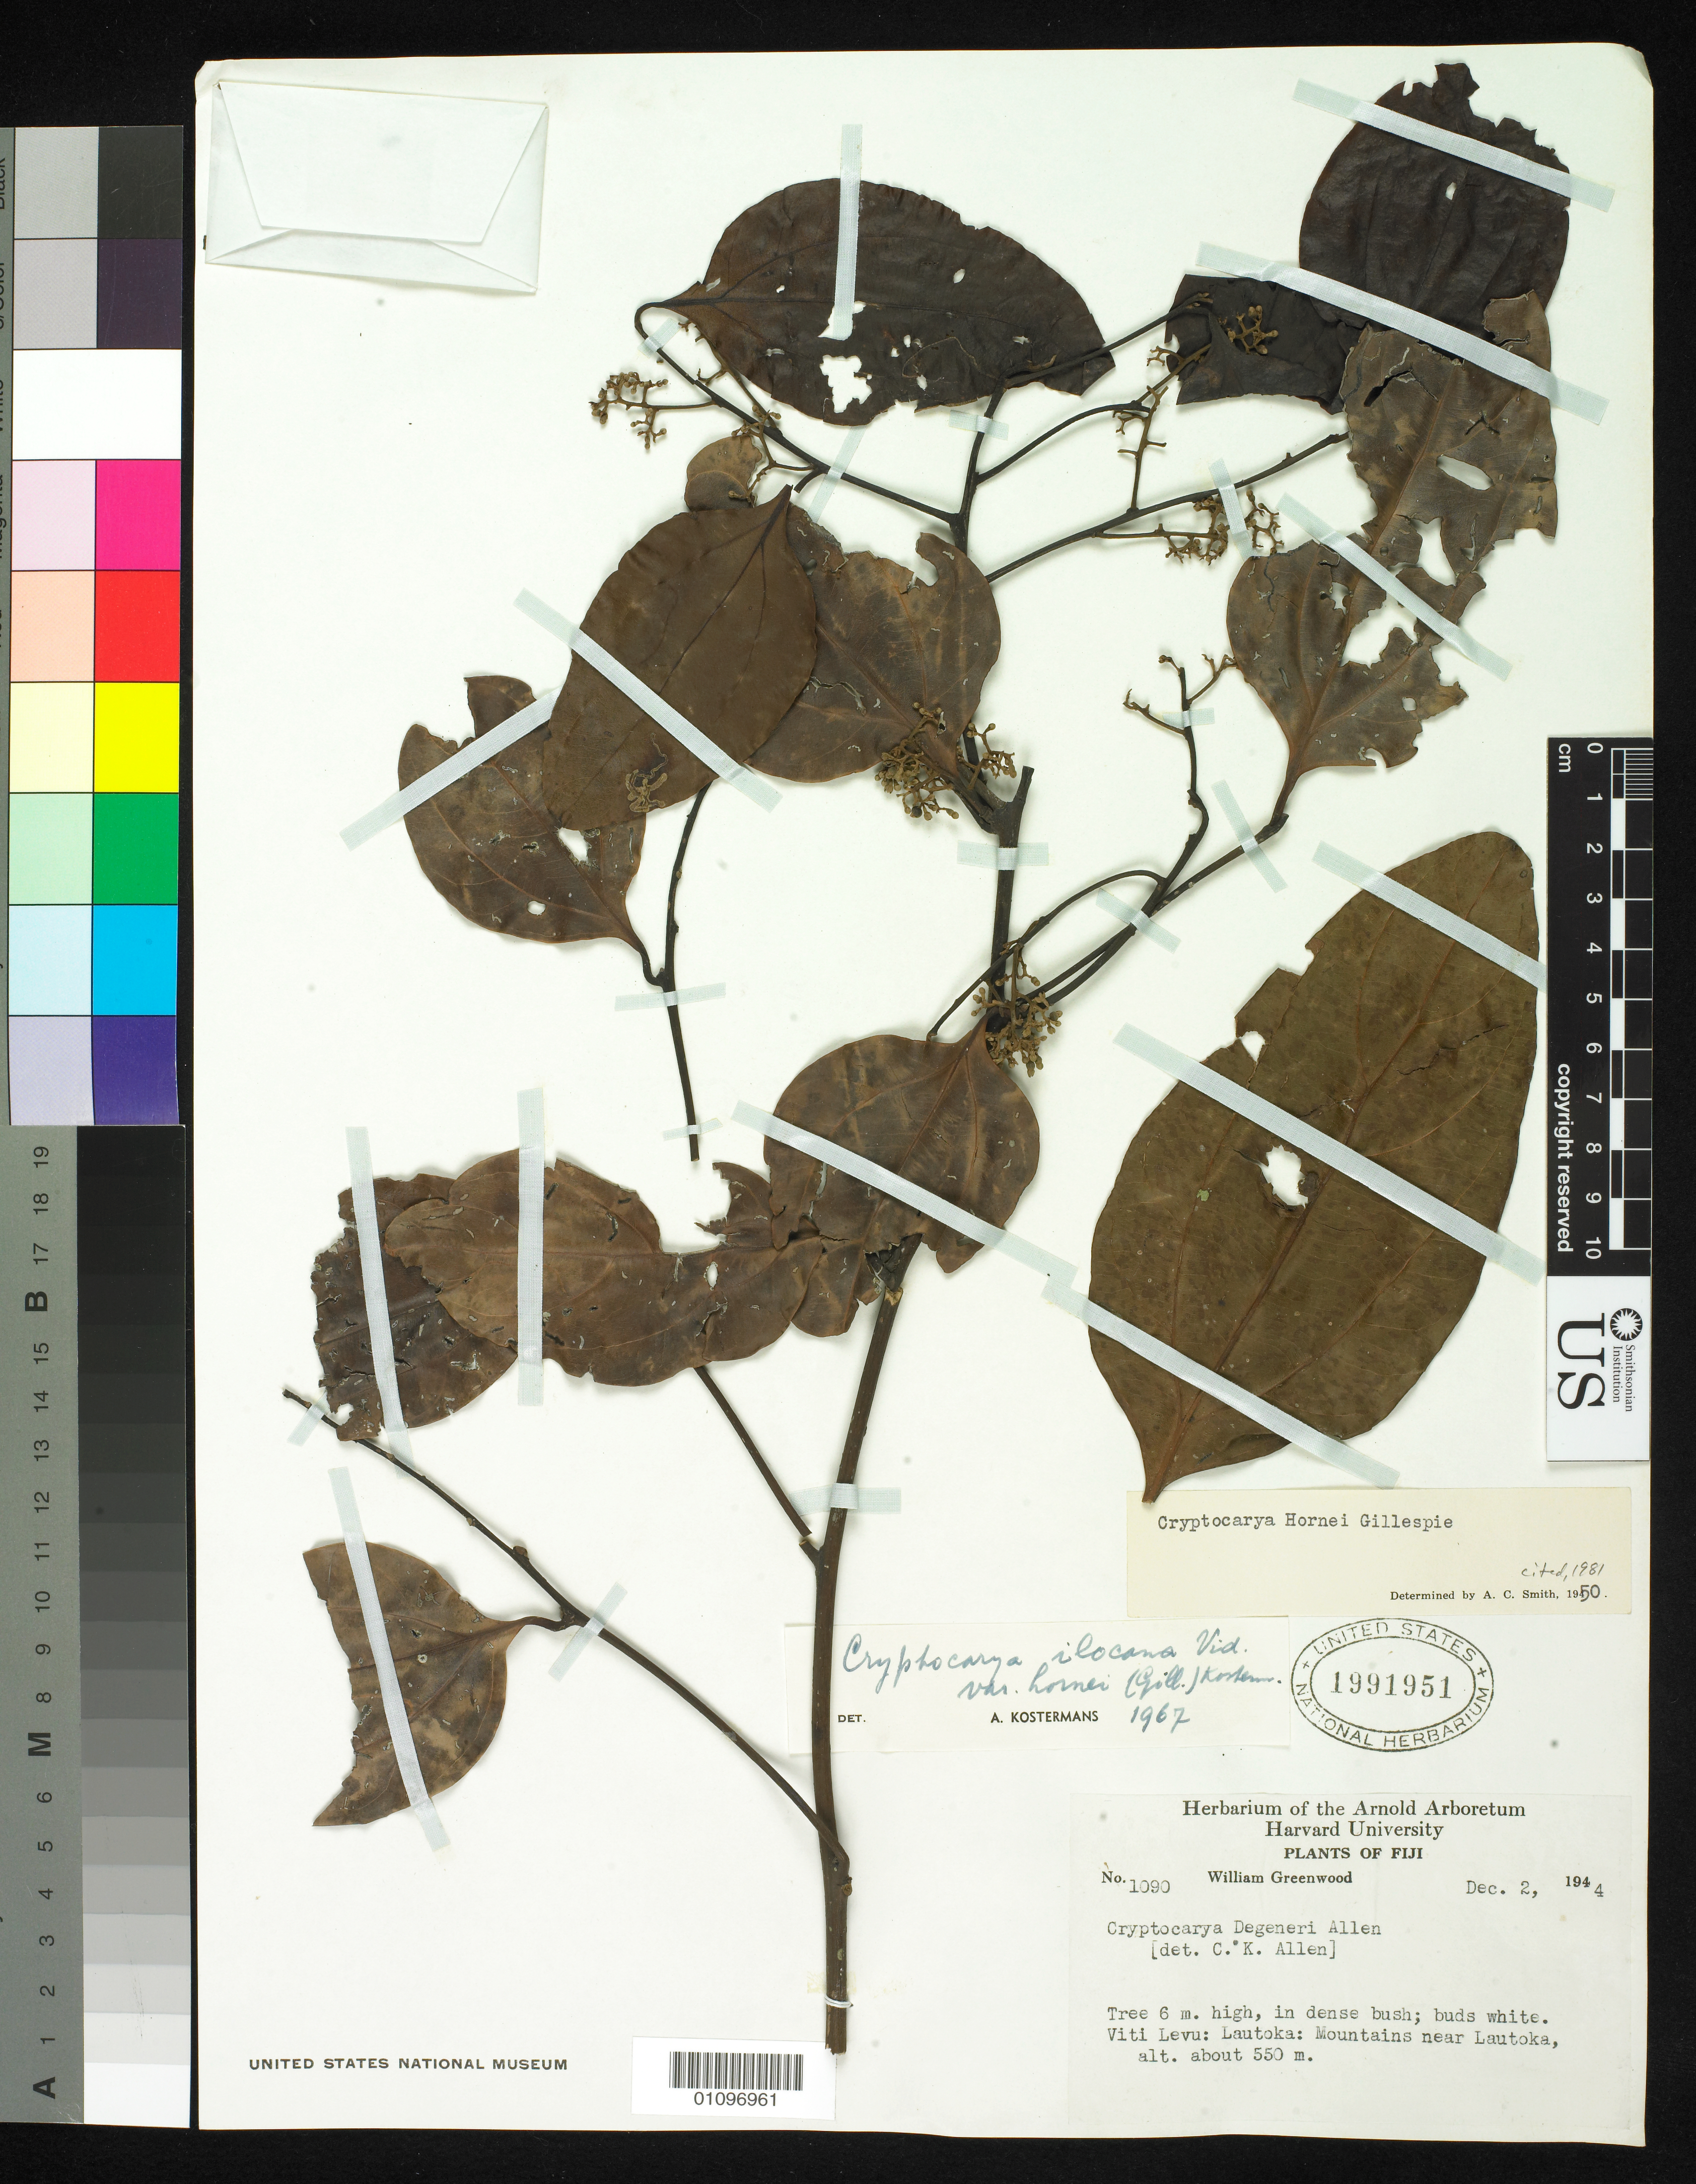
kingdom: Plantae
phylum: Tracheophyta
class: Magnoliopsida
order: Laurales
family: Lauraceae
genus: Cryptocarya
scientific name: Cryptocarya hornei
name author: Gillespie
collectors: W. Greenwood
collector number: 1090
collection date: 1944-12-02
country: Fiji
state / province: Western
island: Viti Levu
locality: Lautoka: Mountains near Lautoka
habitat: Dense bush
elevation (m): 550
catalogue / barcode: US 1991951